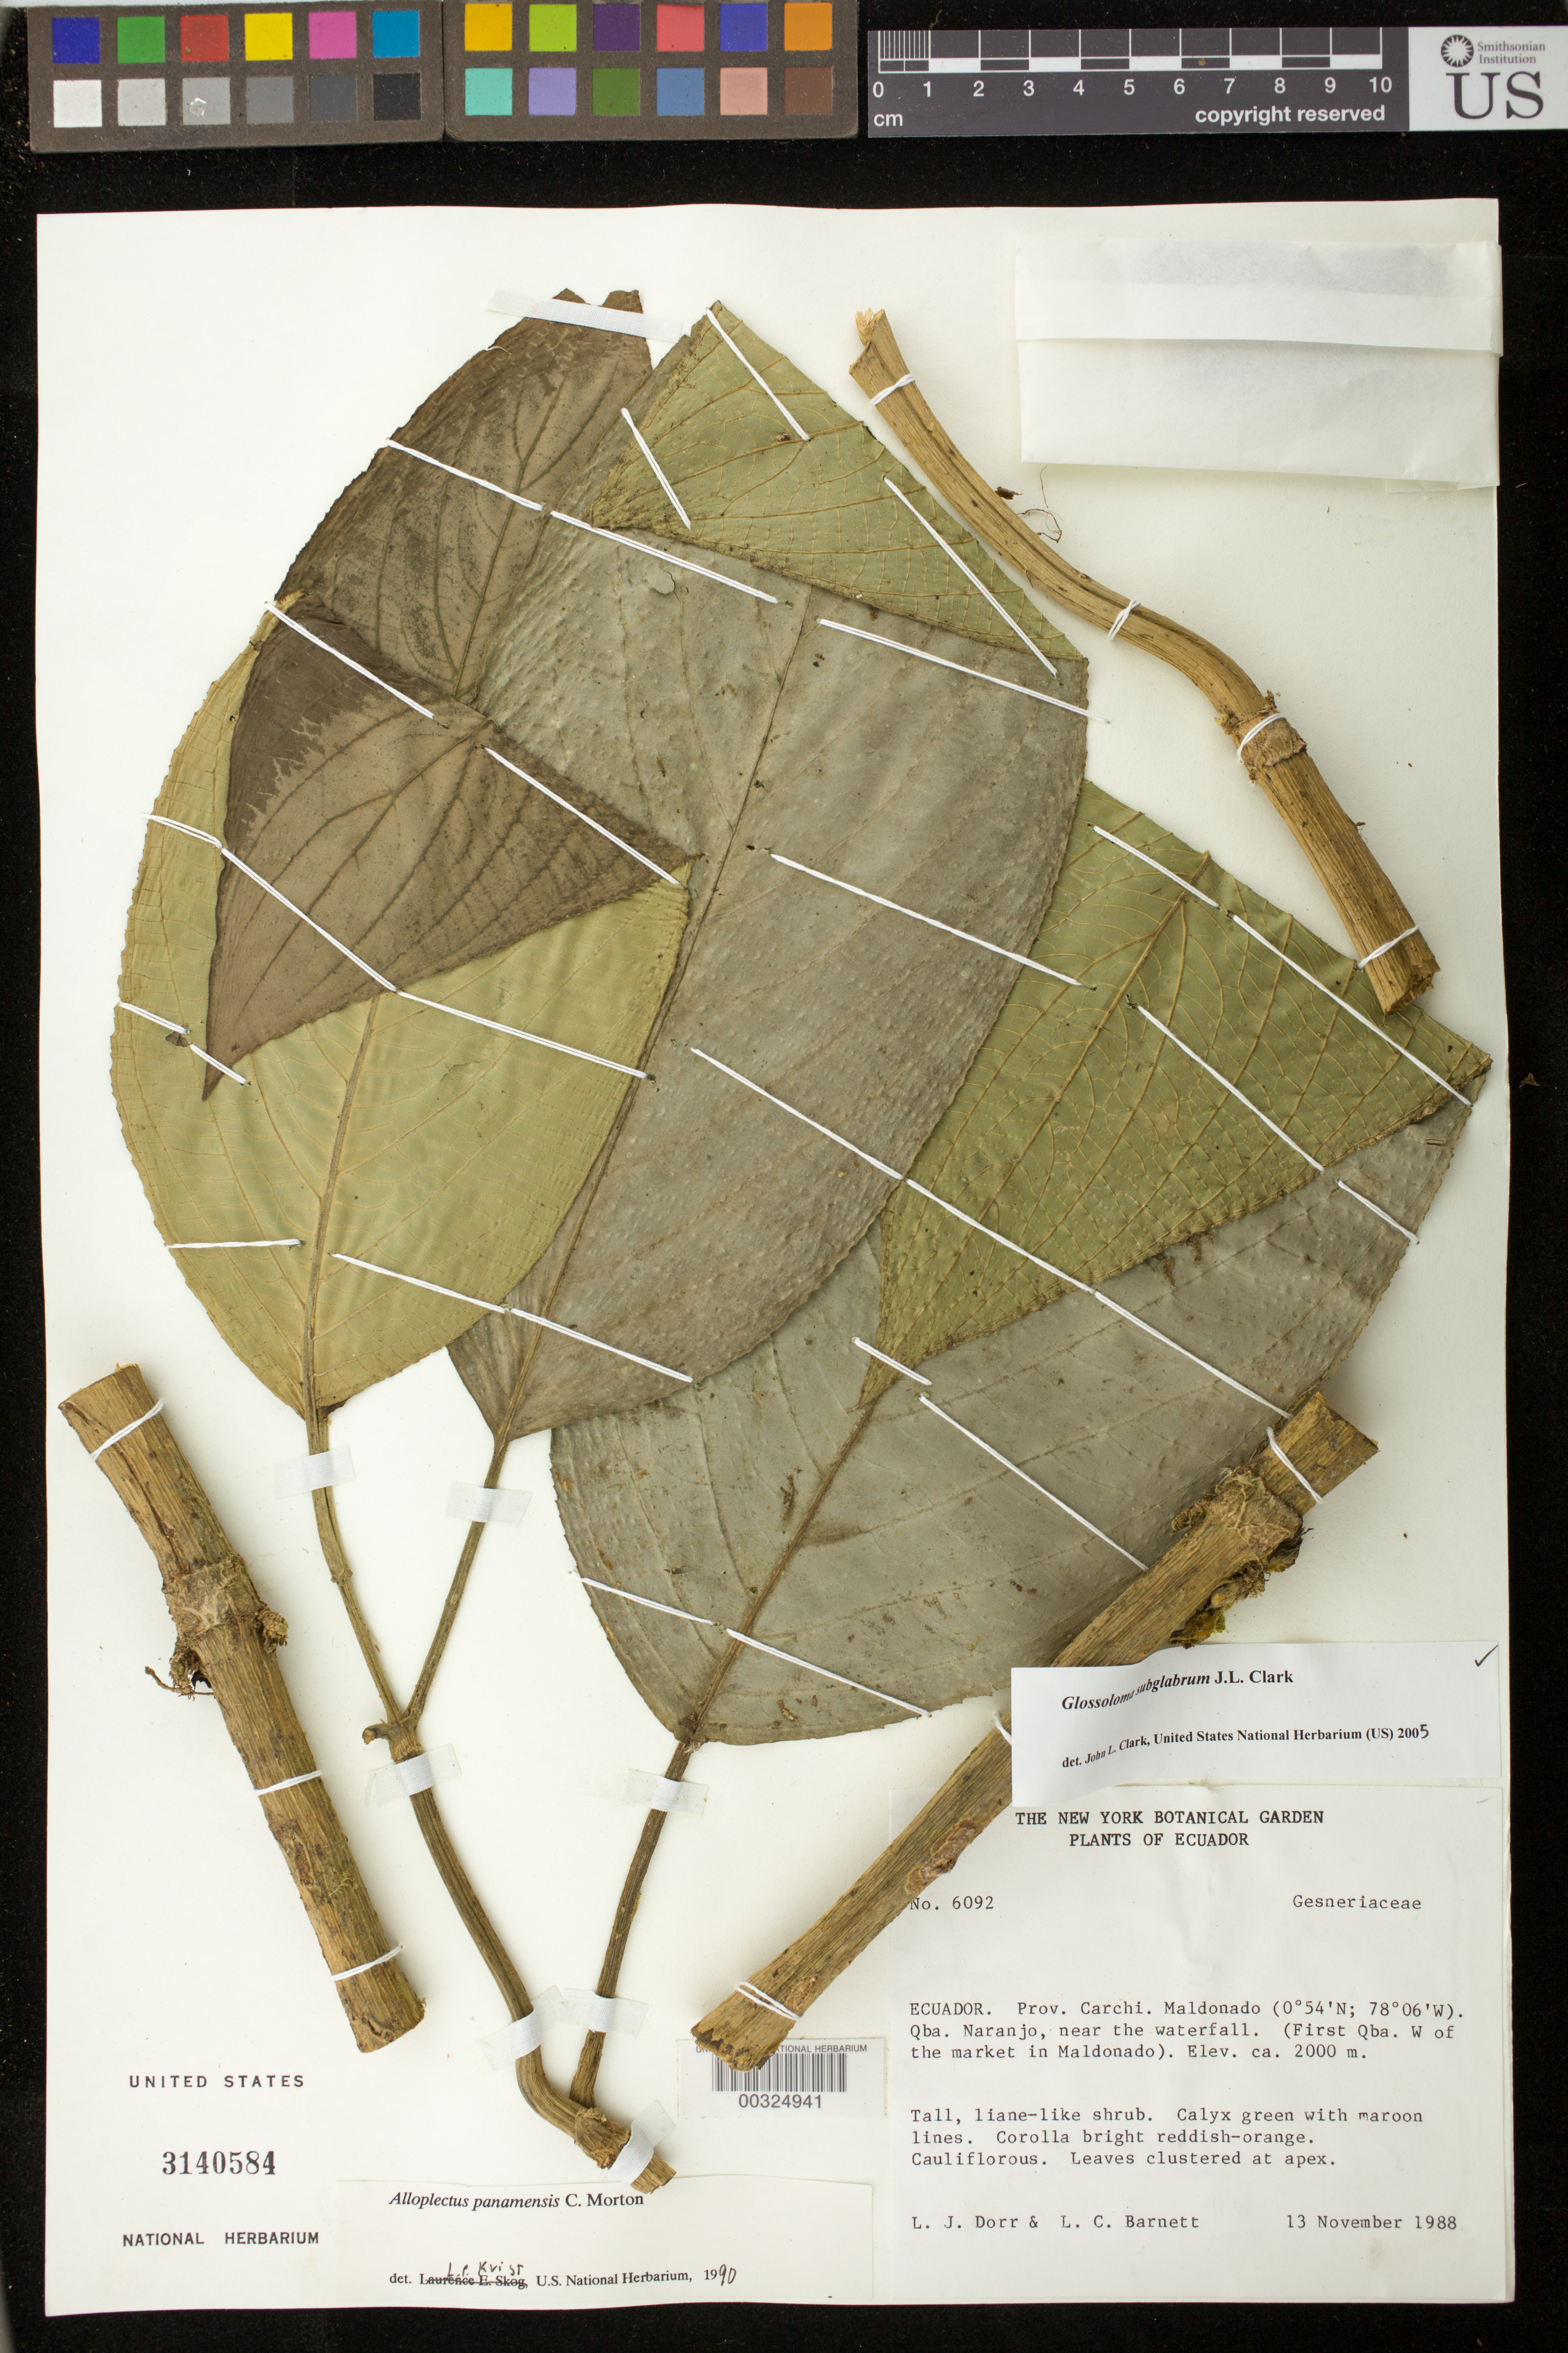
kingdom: Plantae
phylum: Tracheophyta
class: Magnoliopsida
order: Lamiales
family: Gesneriaceae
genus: Glossoloma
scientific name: Glossoloma subglabrum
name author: J.L. Clark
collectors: L. J. Dorr & L. C. Barnett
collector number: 6092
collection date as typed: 13 Nov 1988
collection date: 1988-11-13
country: Ecuador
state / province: Carchi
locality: Maldonado, Qba. Naranjo, near the waterfall (First Qba. W of the market in Maldonado)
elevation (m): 2000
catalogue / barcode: US 3140584